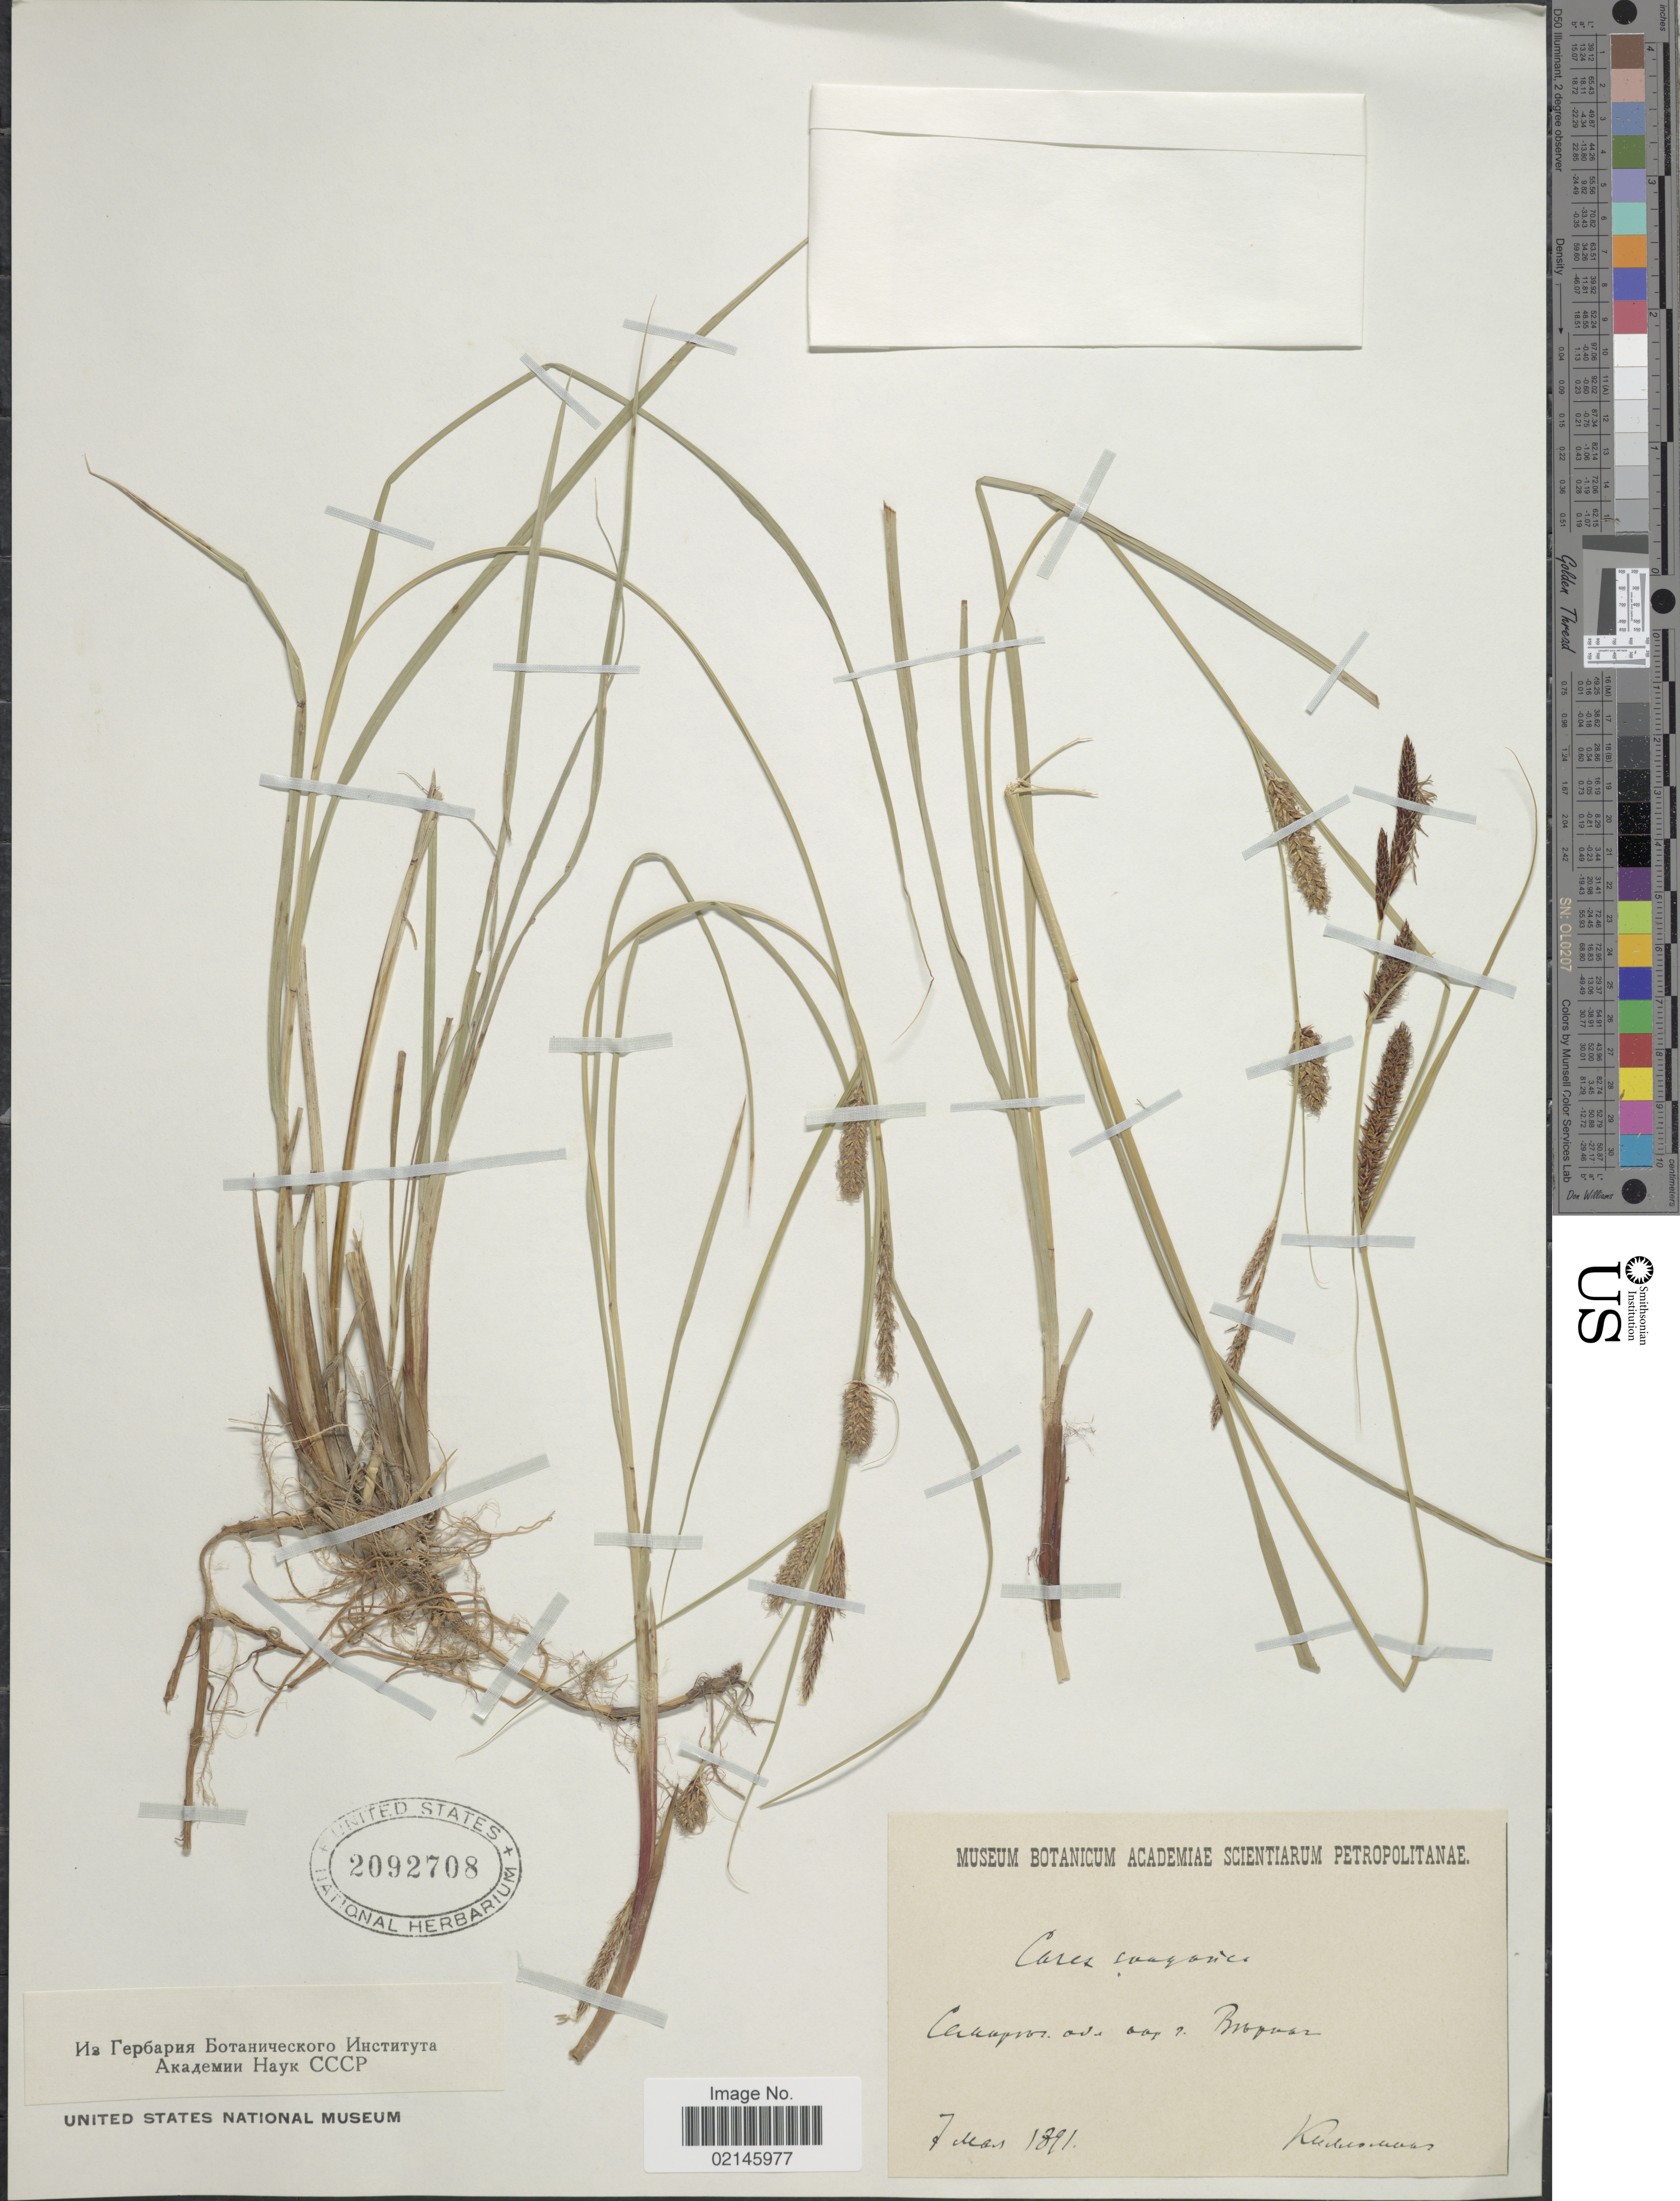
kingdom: Plantae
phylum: Tracheophyta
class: Liliopsida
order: Poales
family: Cyperaceae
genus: Carex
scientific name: Carex songorica Kar. & Kir., nom. illeg.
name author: Kar. & Kir.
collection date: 1891-03-07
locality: Cerkapros ad. vap s, Bropvar [interpreted]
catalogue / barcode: US 2092708